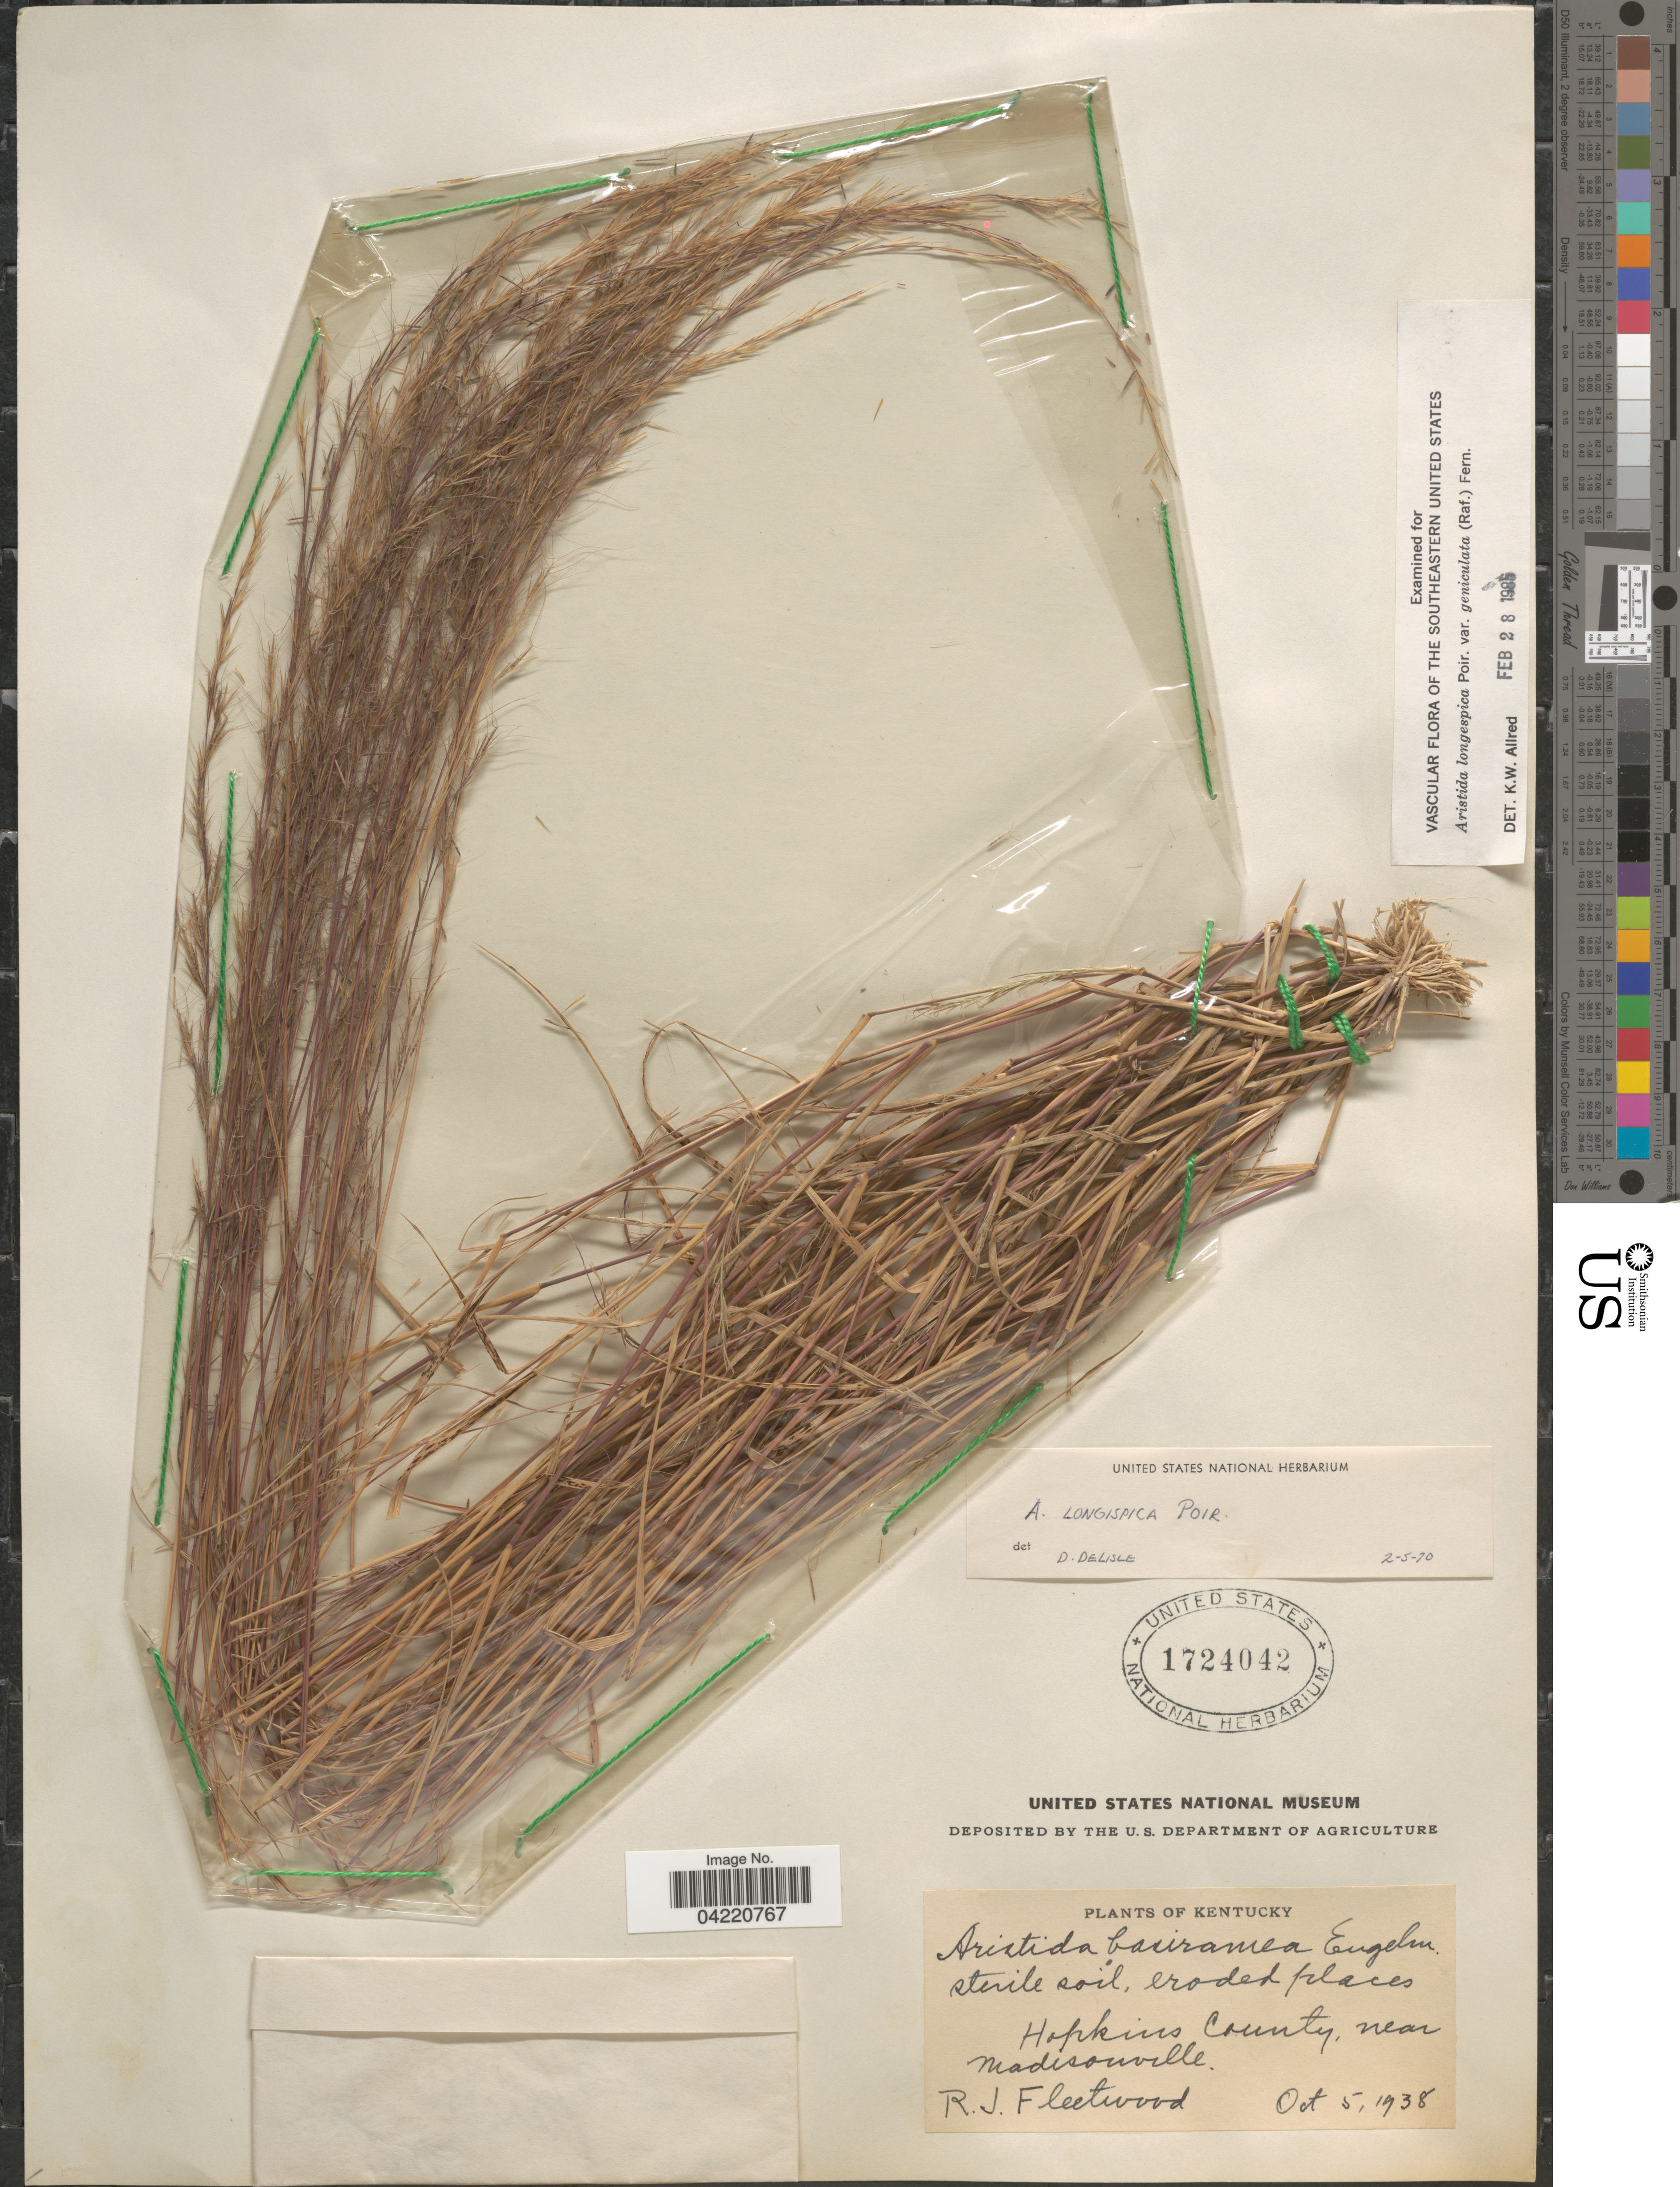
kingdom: Plantae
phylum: Tracheophyta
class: Liliopsida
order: Poales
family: Poaceae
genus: Aristida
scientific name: Aristida longespica var. geniculata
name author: (Raf.) Fernald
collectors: R. J. Fleetwood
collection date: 1938-10-05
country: United States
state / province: Kentucky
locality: Hopkins County, near Madisonville.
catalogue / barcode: US 1724042